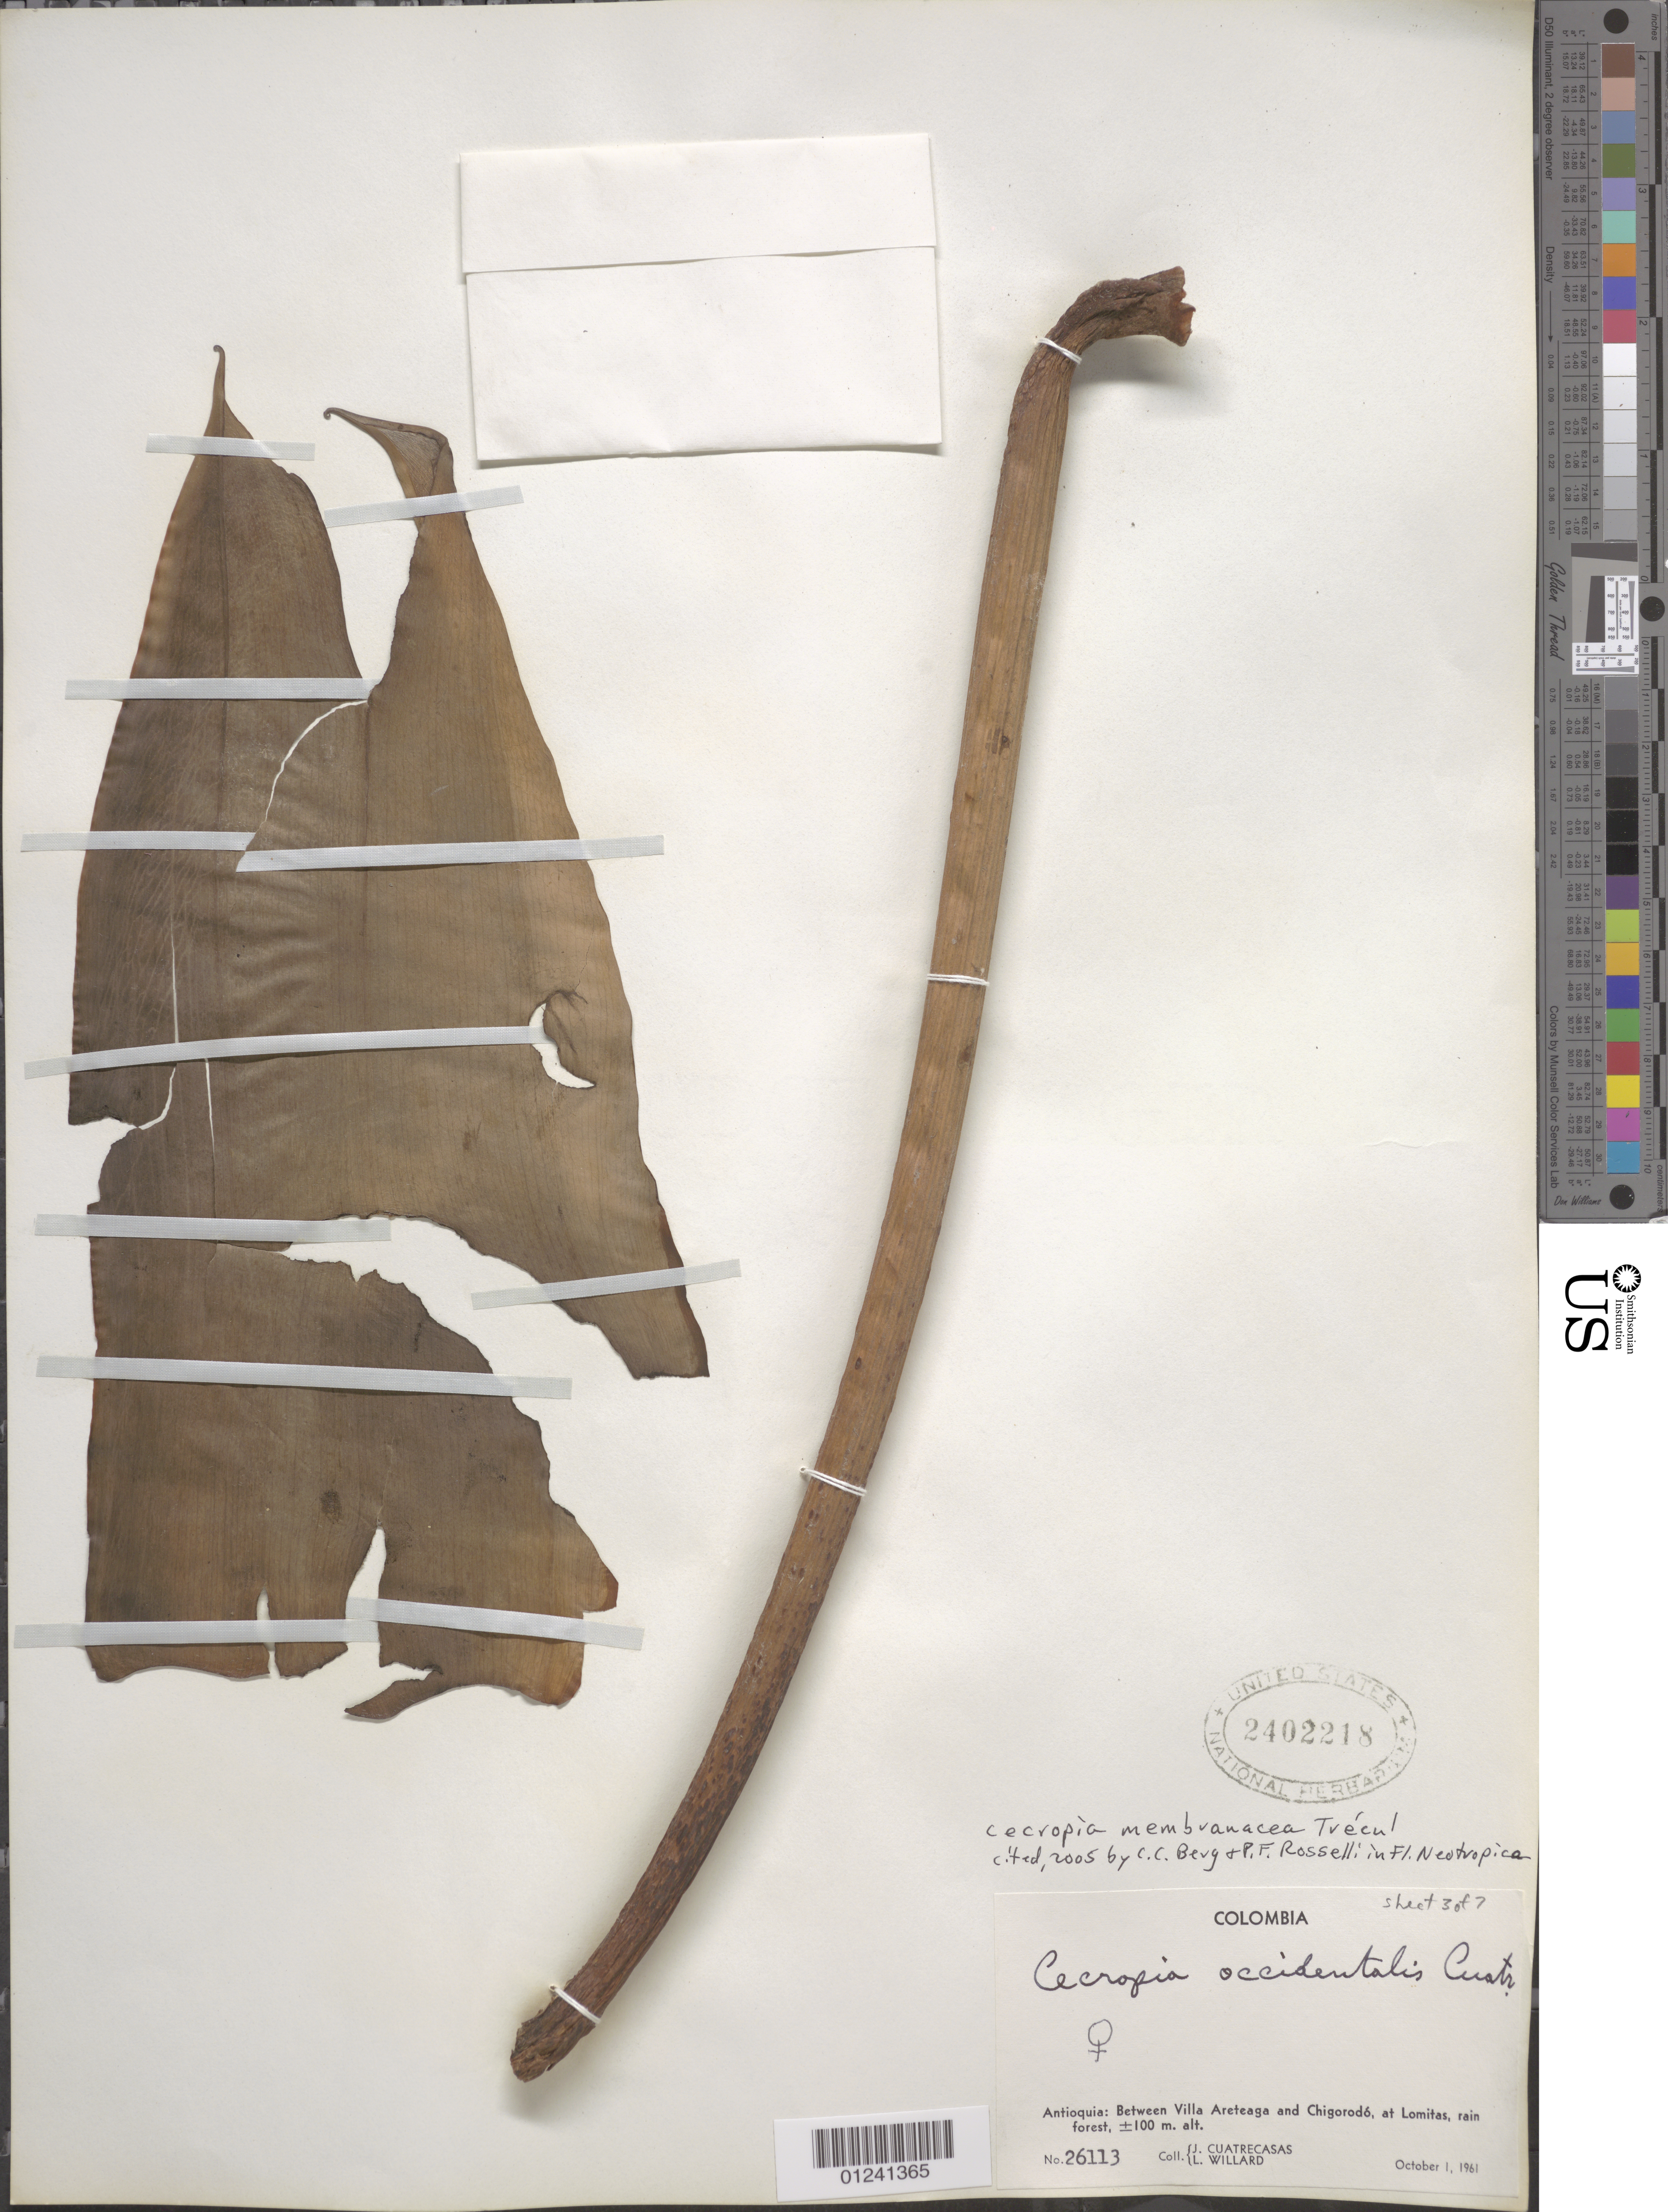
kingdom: Plantae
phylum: Tracheophyta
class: Magnoliopsida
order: Rosales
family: Urticaceae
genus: Cecropia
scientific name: Cecropia membranacea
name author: Trécul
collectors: J. Cuatrecasas & L. Willard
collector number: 26113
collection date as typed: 1 Oct 1961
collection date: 1961-10-01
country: Colombia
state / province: Antioquia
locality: between Villa Arteaga and Chigorodó, at Lomitas, rain forest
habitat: rain forest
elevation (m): -100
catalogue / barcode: US 2402218